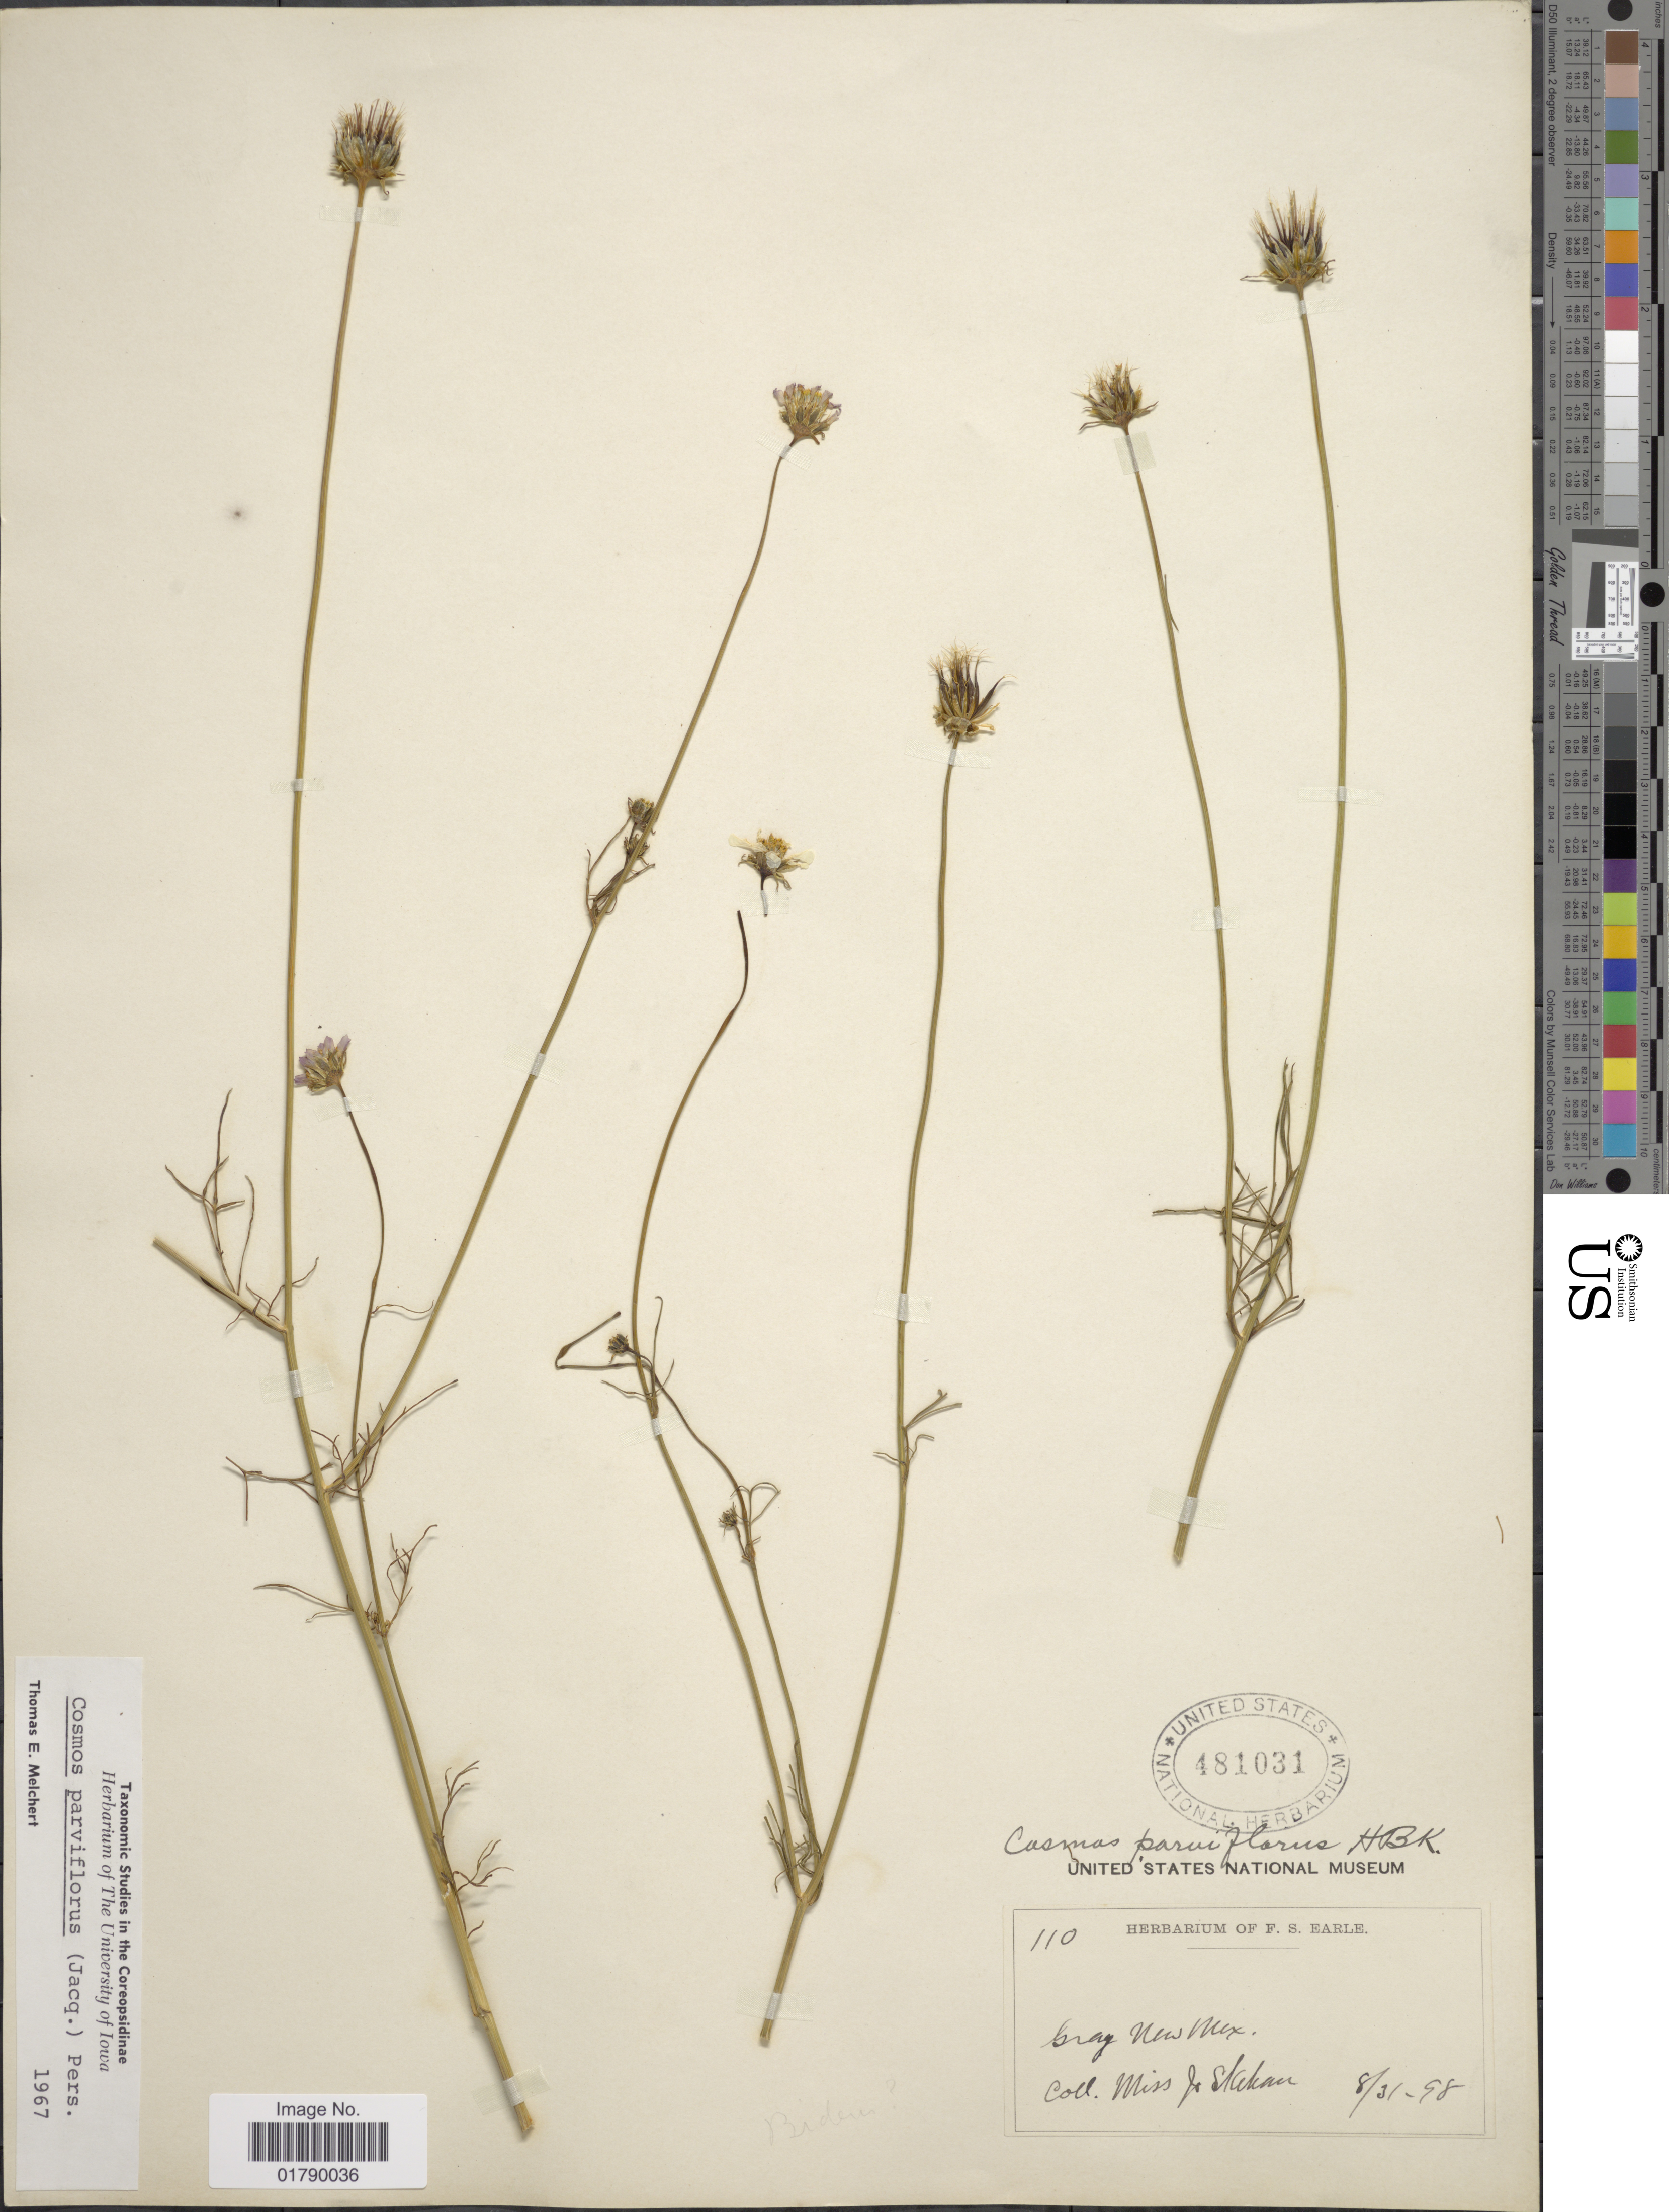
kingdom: Plantae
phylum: Tracheophyta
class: Magnoliopsida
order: Asterales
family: Asteraceae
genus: Cosmos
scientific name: Cosmos parviflorus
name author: (Jacq.) Pers.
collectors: J. Skehan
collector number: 110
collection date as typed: Transcribed d/m/y: 31/8/98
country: United States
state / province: New Mexico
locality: Gray New Mex.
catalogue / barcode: US 481031